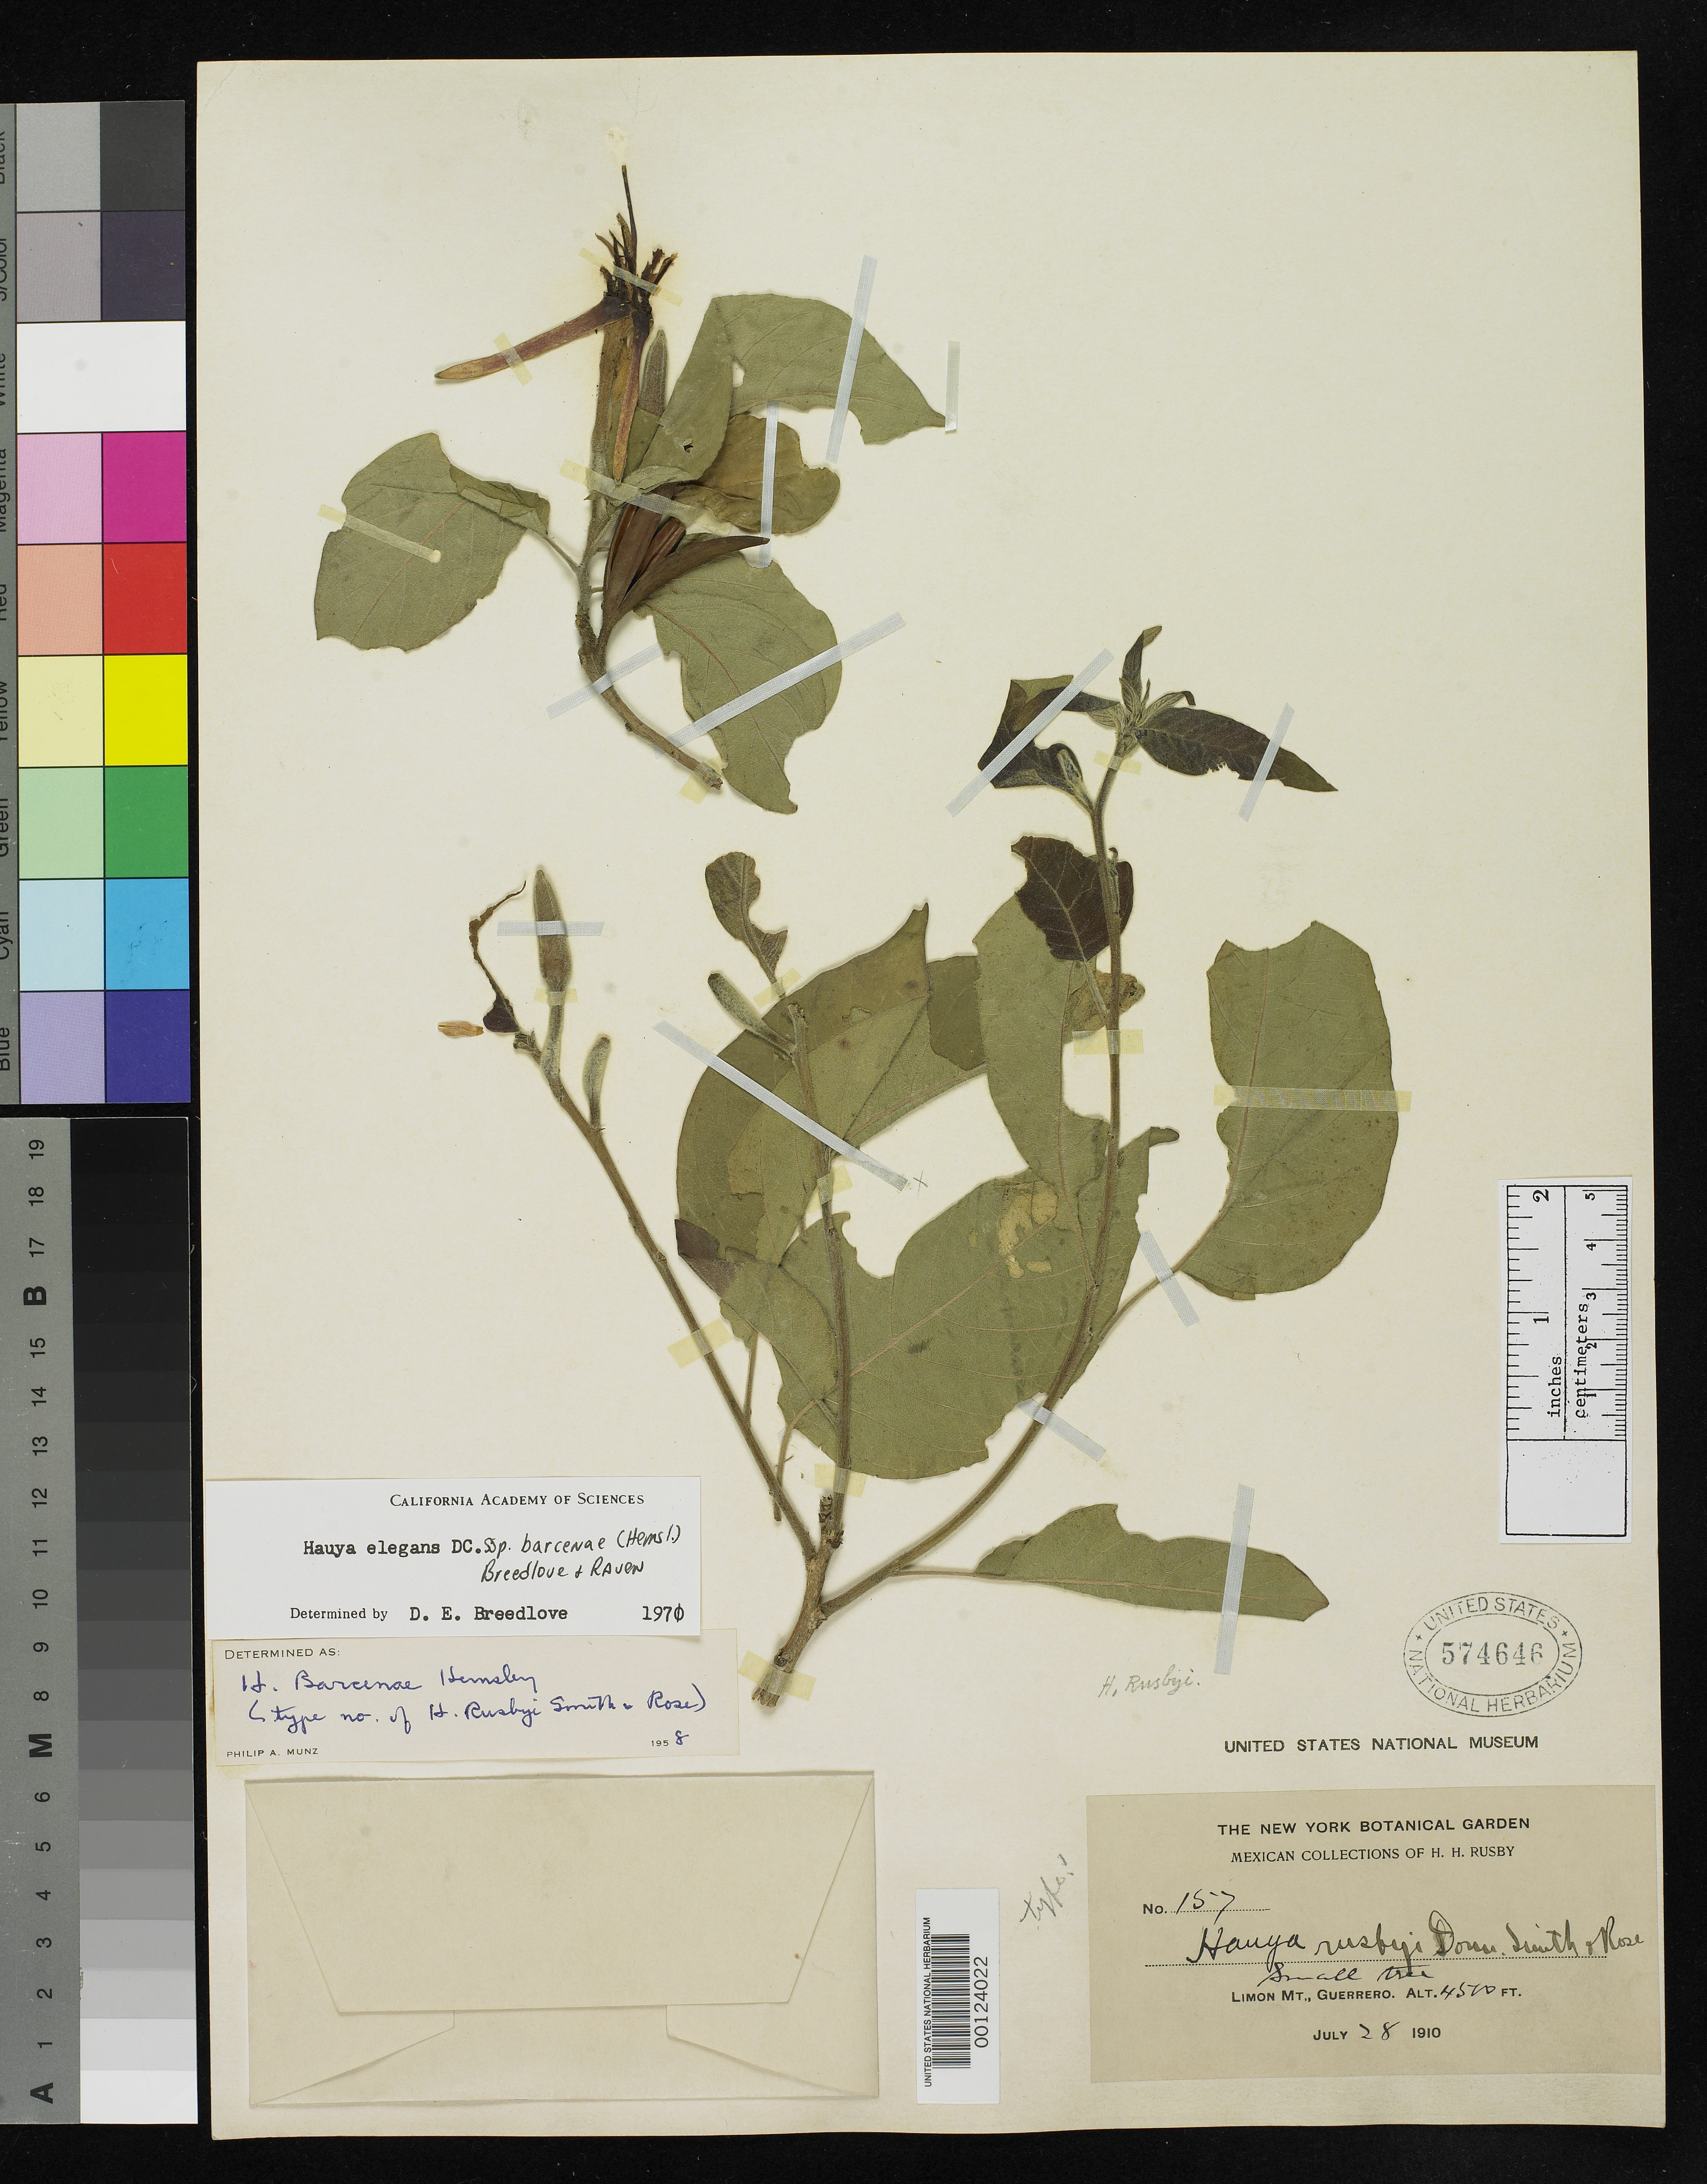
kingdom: Plantae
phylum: Tracheophyta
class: Magnoliopsida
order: Myrtales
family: Onagraceae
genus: Hauya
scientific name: Hauya rusbyi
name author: Donn. Sm. & Rose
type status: Holotype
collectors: H. H. Rusby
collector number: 157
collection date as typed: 28 Jul 1910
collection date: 1910-07-28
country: Mexico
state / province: Guerrero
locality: Limon Mountain.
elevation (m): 1350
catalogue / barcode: US 574646